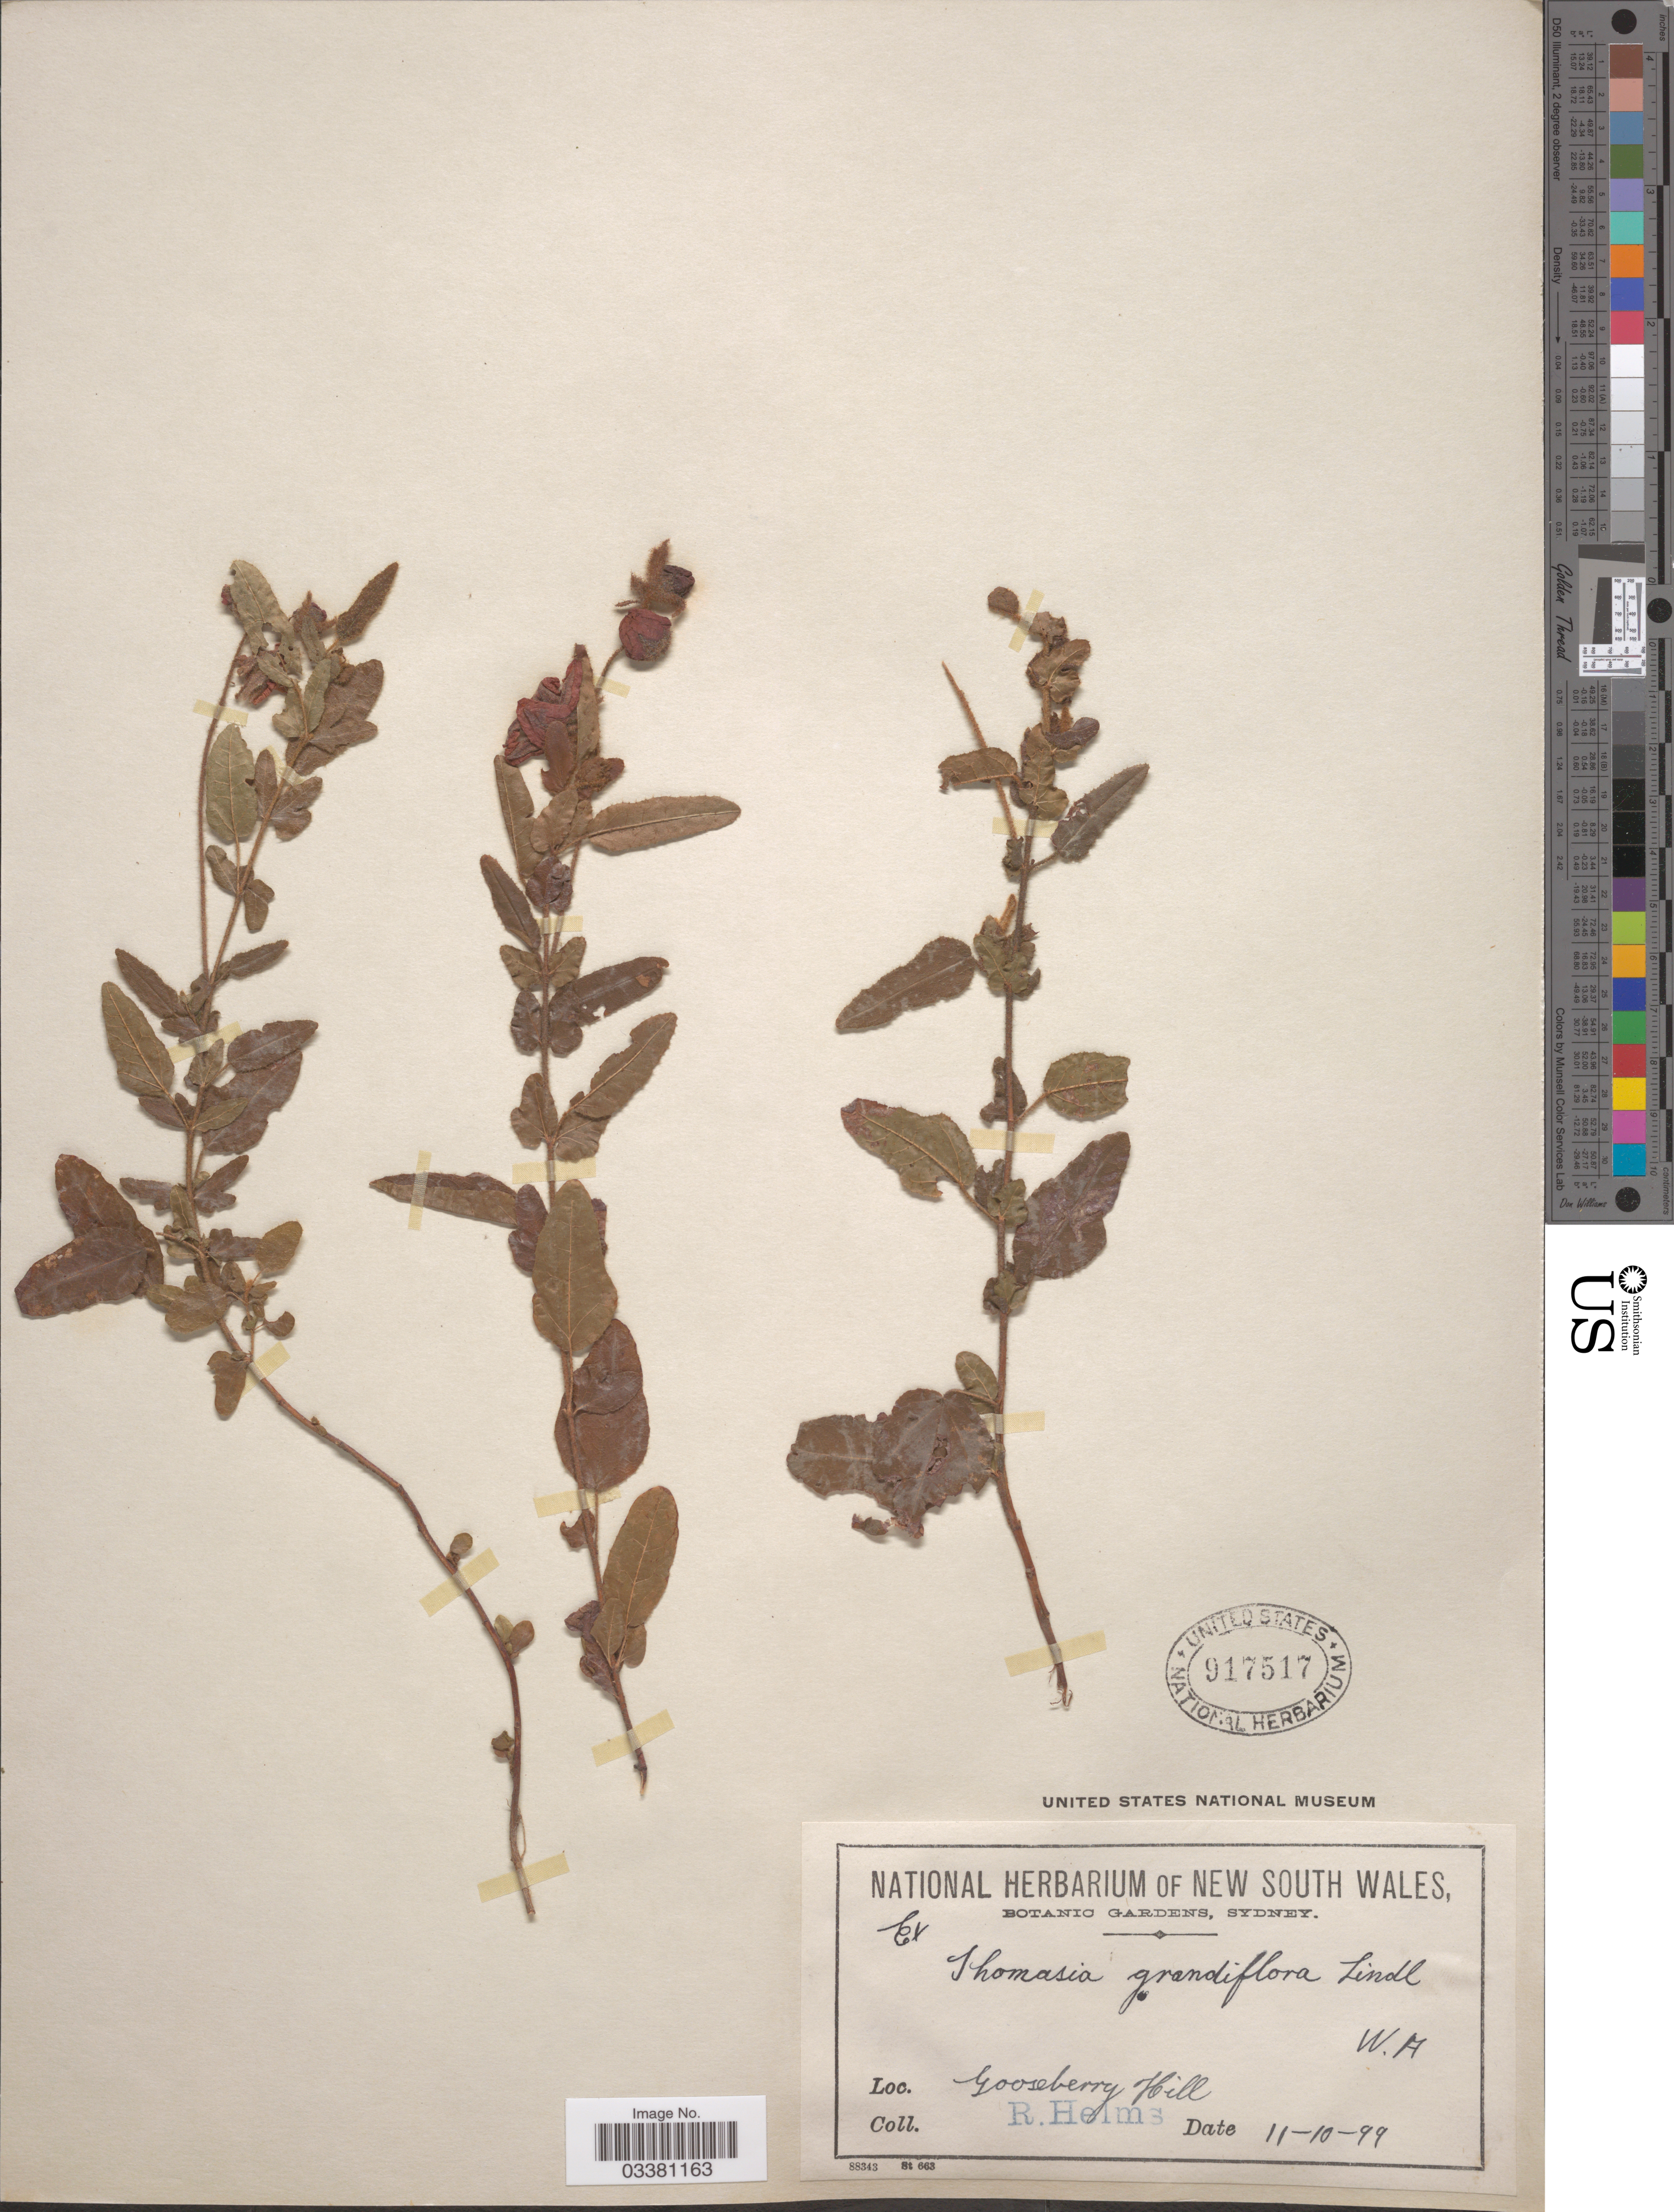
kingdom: Plantae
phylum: Tracheophyta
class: Magnoliopsida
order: Malvales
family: Malvaceae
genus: Thomasia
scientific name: Thomasia grandiflora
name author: Lindl.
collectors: R. Helms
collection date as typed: Transcribed d/m/y: 11/10/99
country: Australia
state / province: Western Australia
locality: Gooseberry Hill.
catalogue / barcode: US 917517